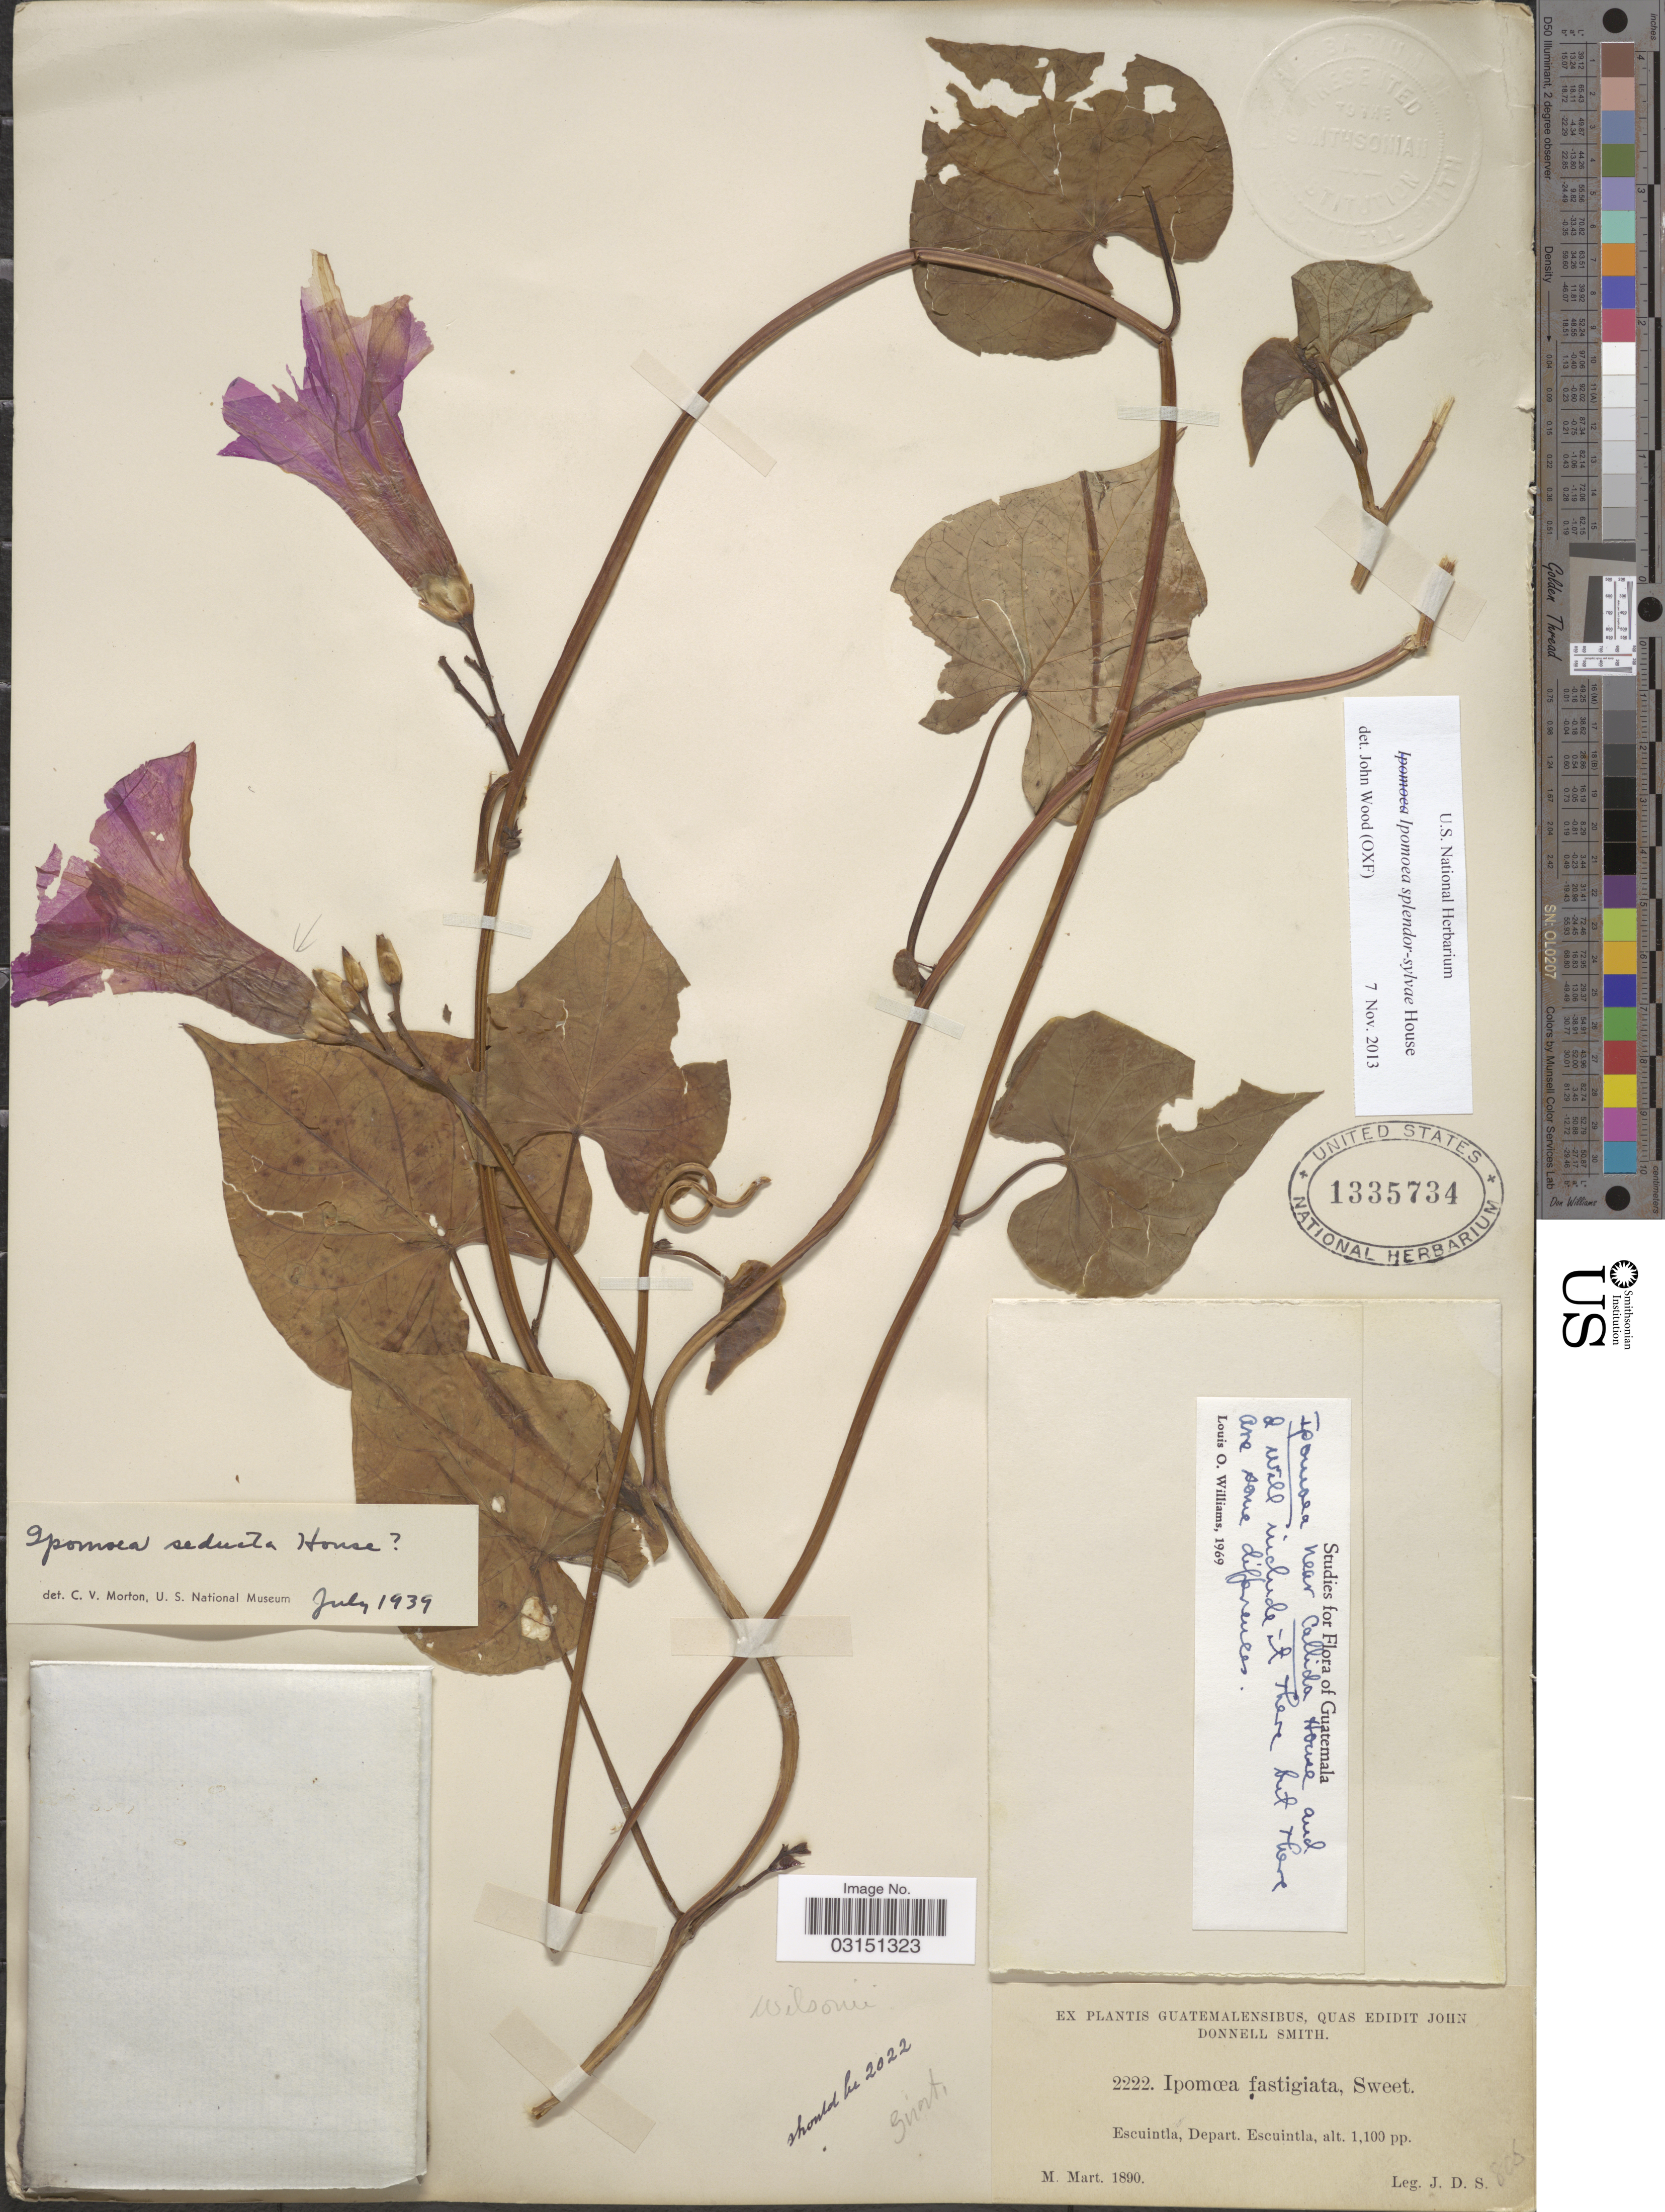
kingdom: Plantae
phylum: Tracheophyta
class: Magnoliopsida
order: Solanales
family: Convolvulaceae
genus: Ipomoea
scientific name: Ipomoea splendor-sylvae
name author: House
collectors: J. Donnell Smith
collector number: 2222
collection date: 1890-03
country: Guatemala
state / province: Escuintla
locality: Depart. Escuintla.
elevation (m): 335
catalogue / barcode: US 1335734